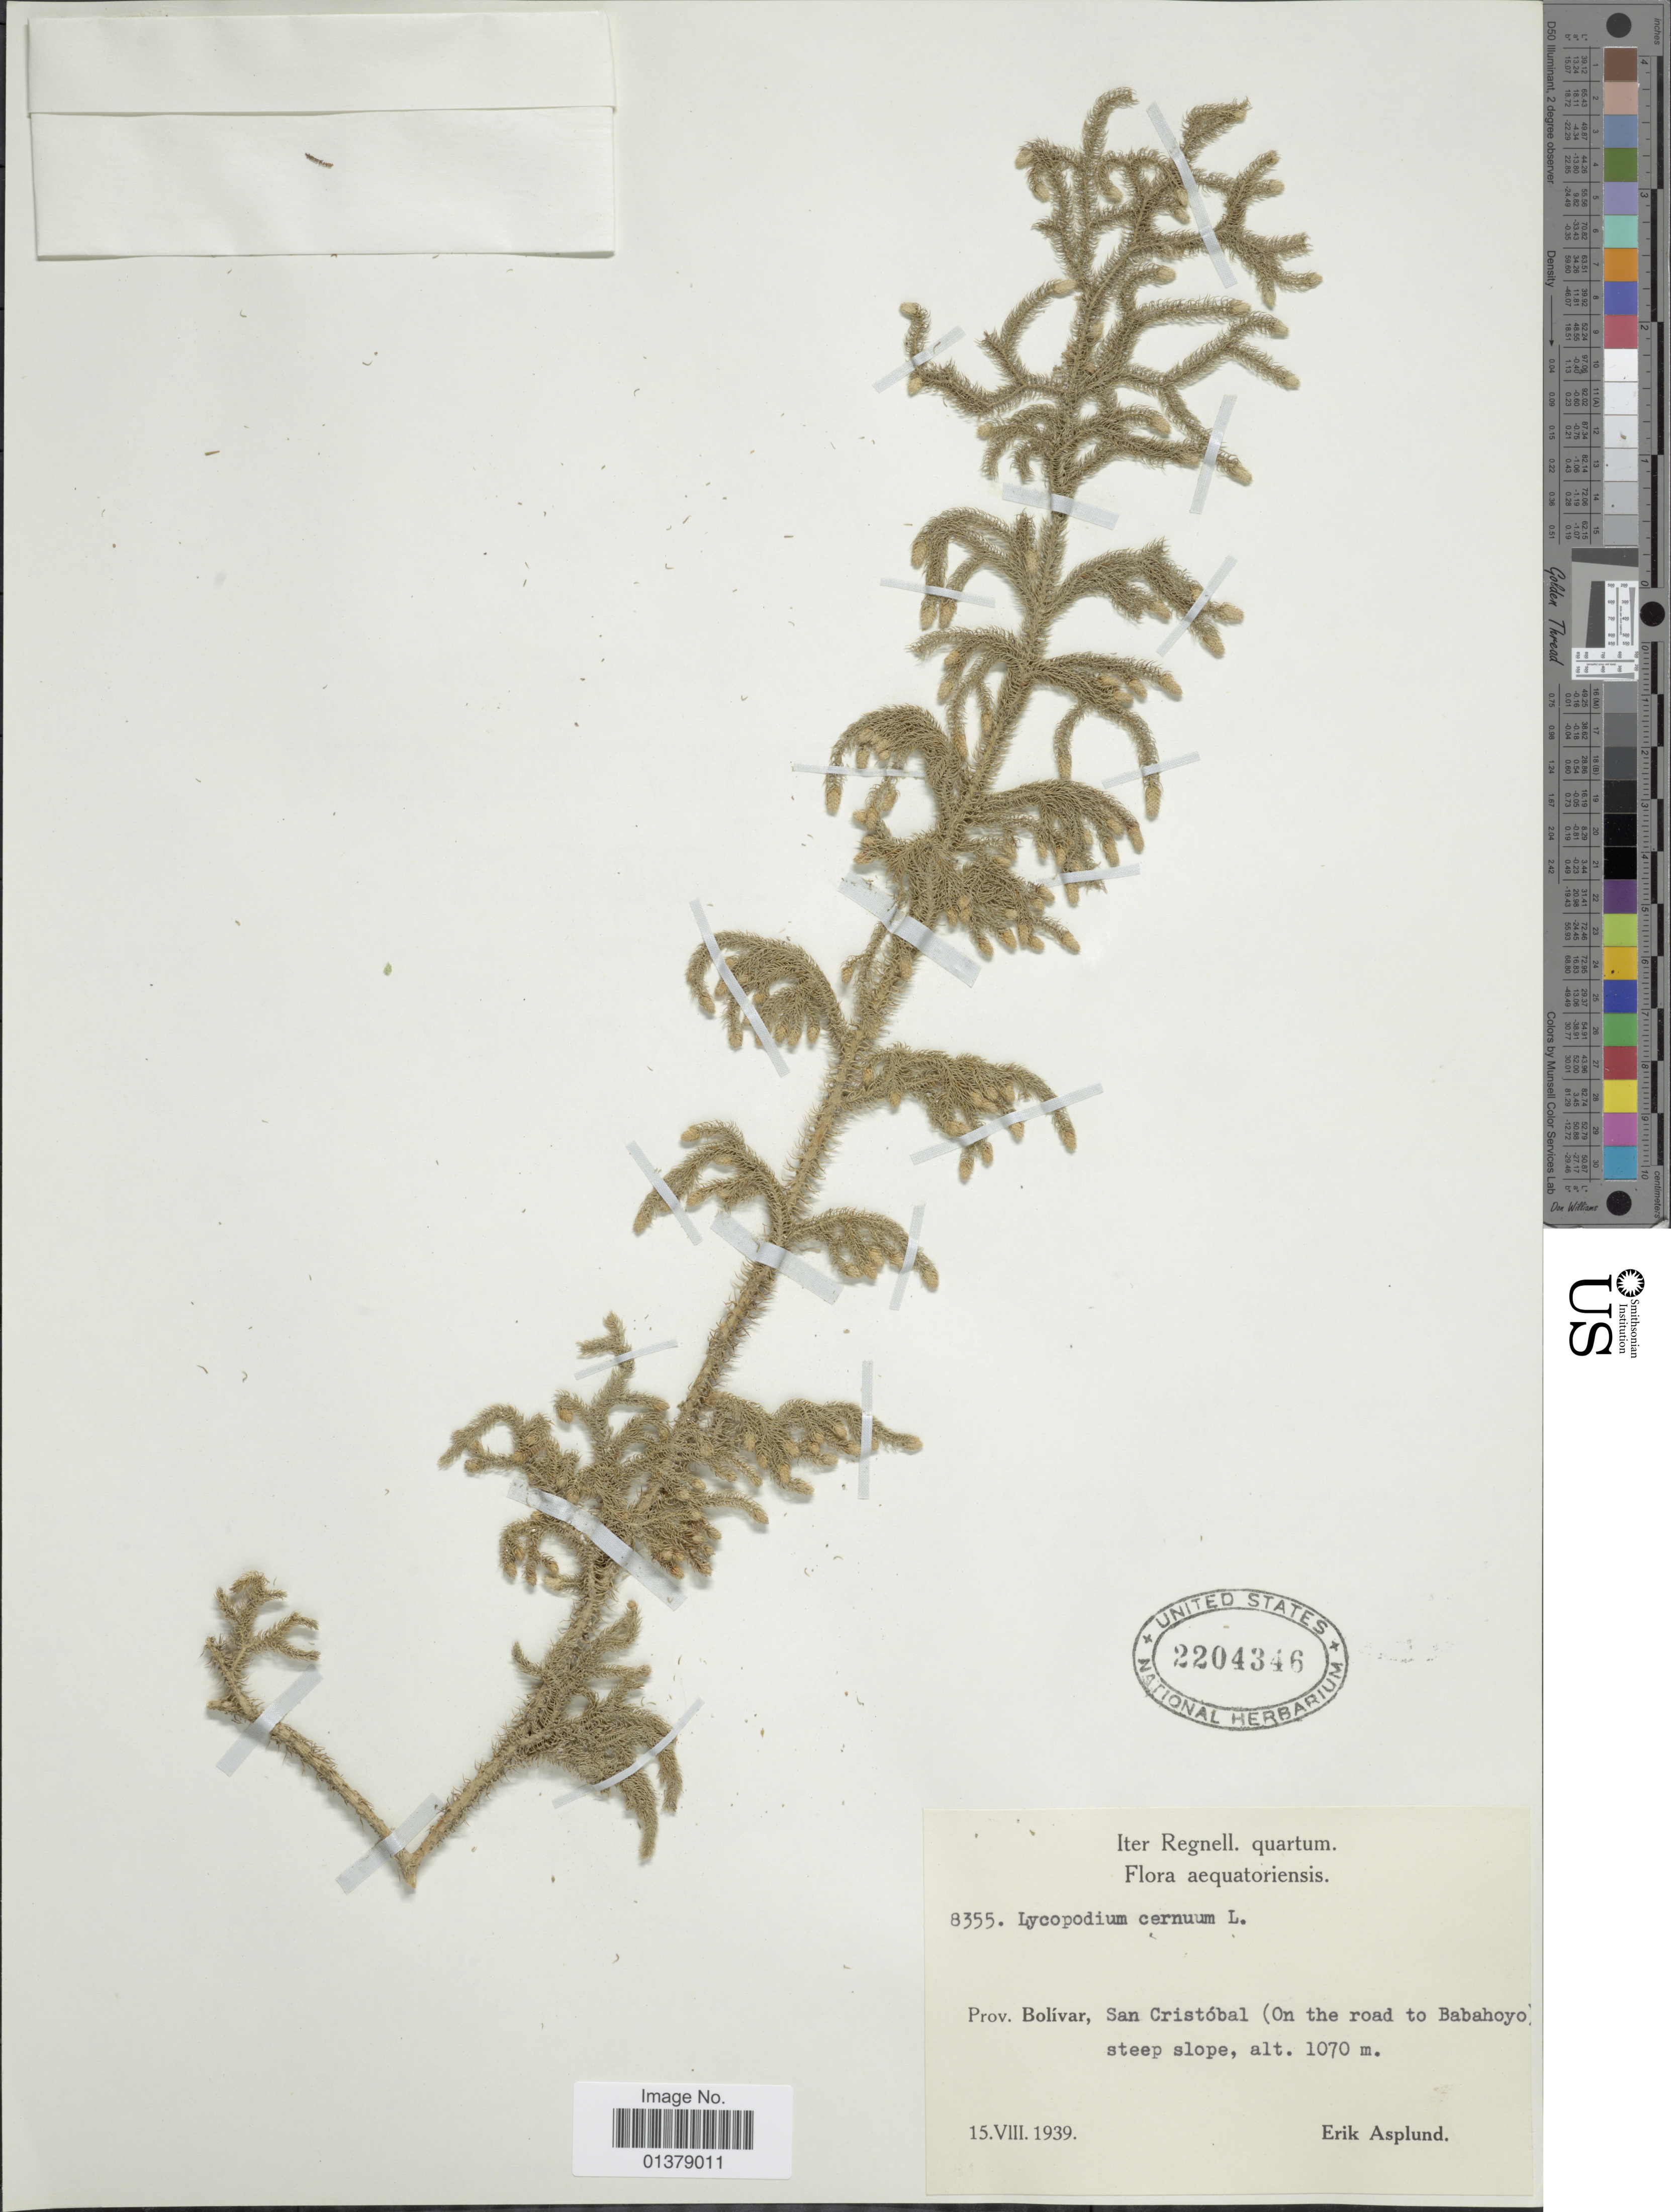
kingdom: Plantae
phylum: Tracheophyta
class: Lycopodiopsida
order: Lycopodiales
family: Lycopodiaceae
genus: Palhinhaea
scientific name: Palhinhaea cernua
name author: (L.) Vasc. & Franco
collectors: E. Asplund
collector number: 8355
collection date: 1939-08-15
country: Venezuela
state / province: Bolivar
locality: Aequatoriensis, San Cristobal( On road to Babahoyo steep slope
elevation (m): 1070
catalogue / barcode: US 2204346